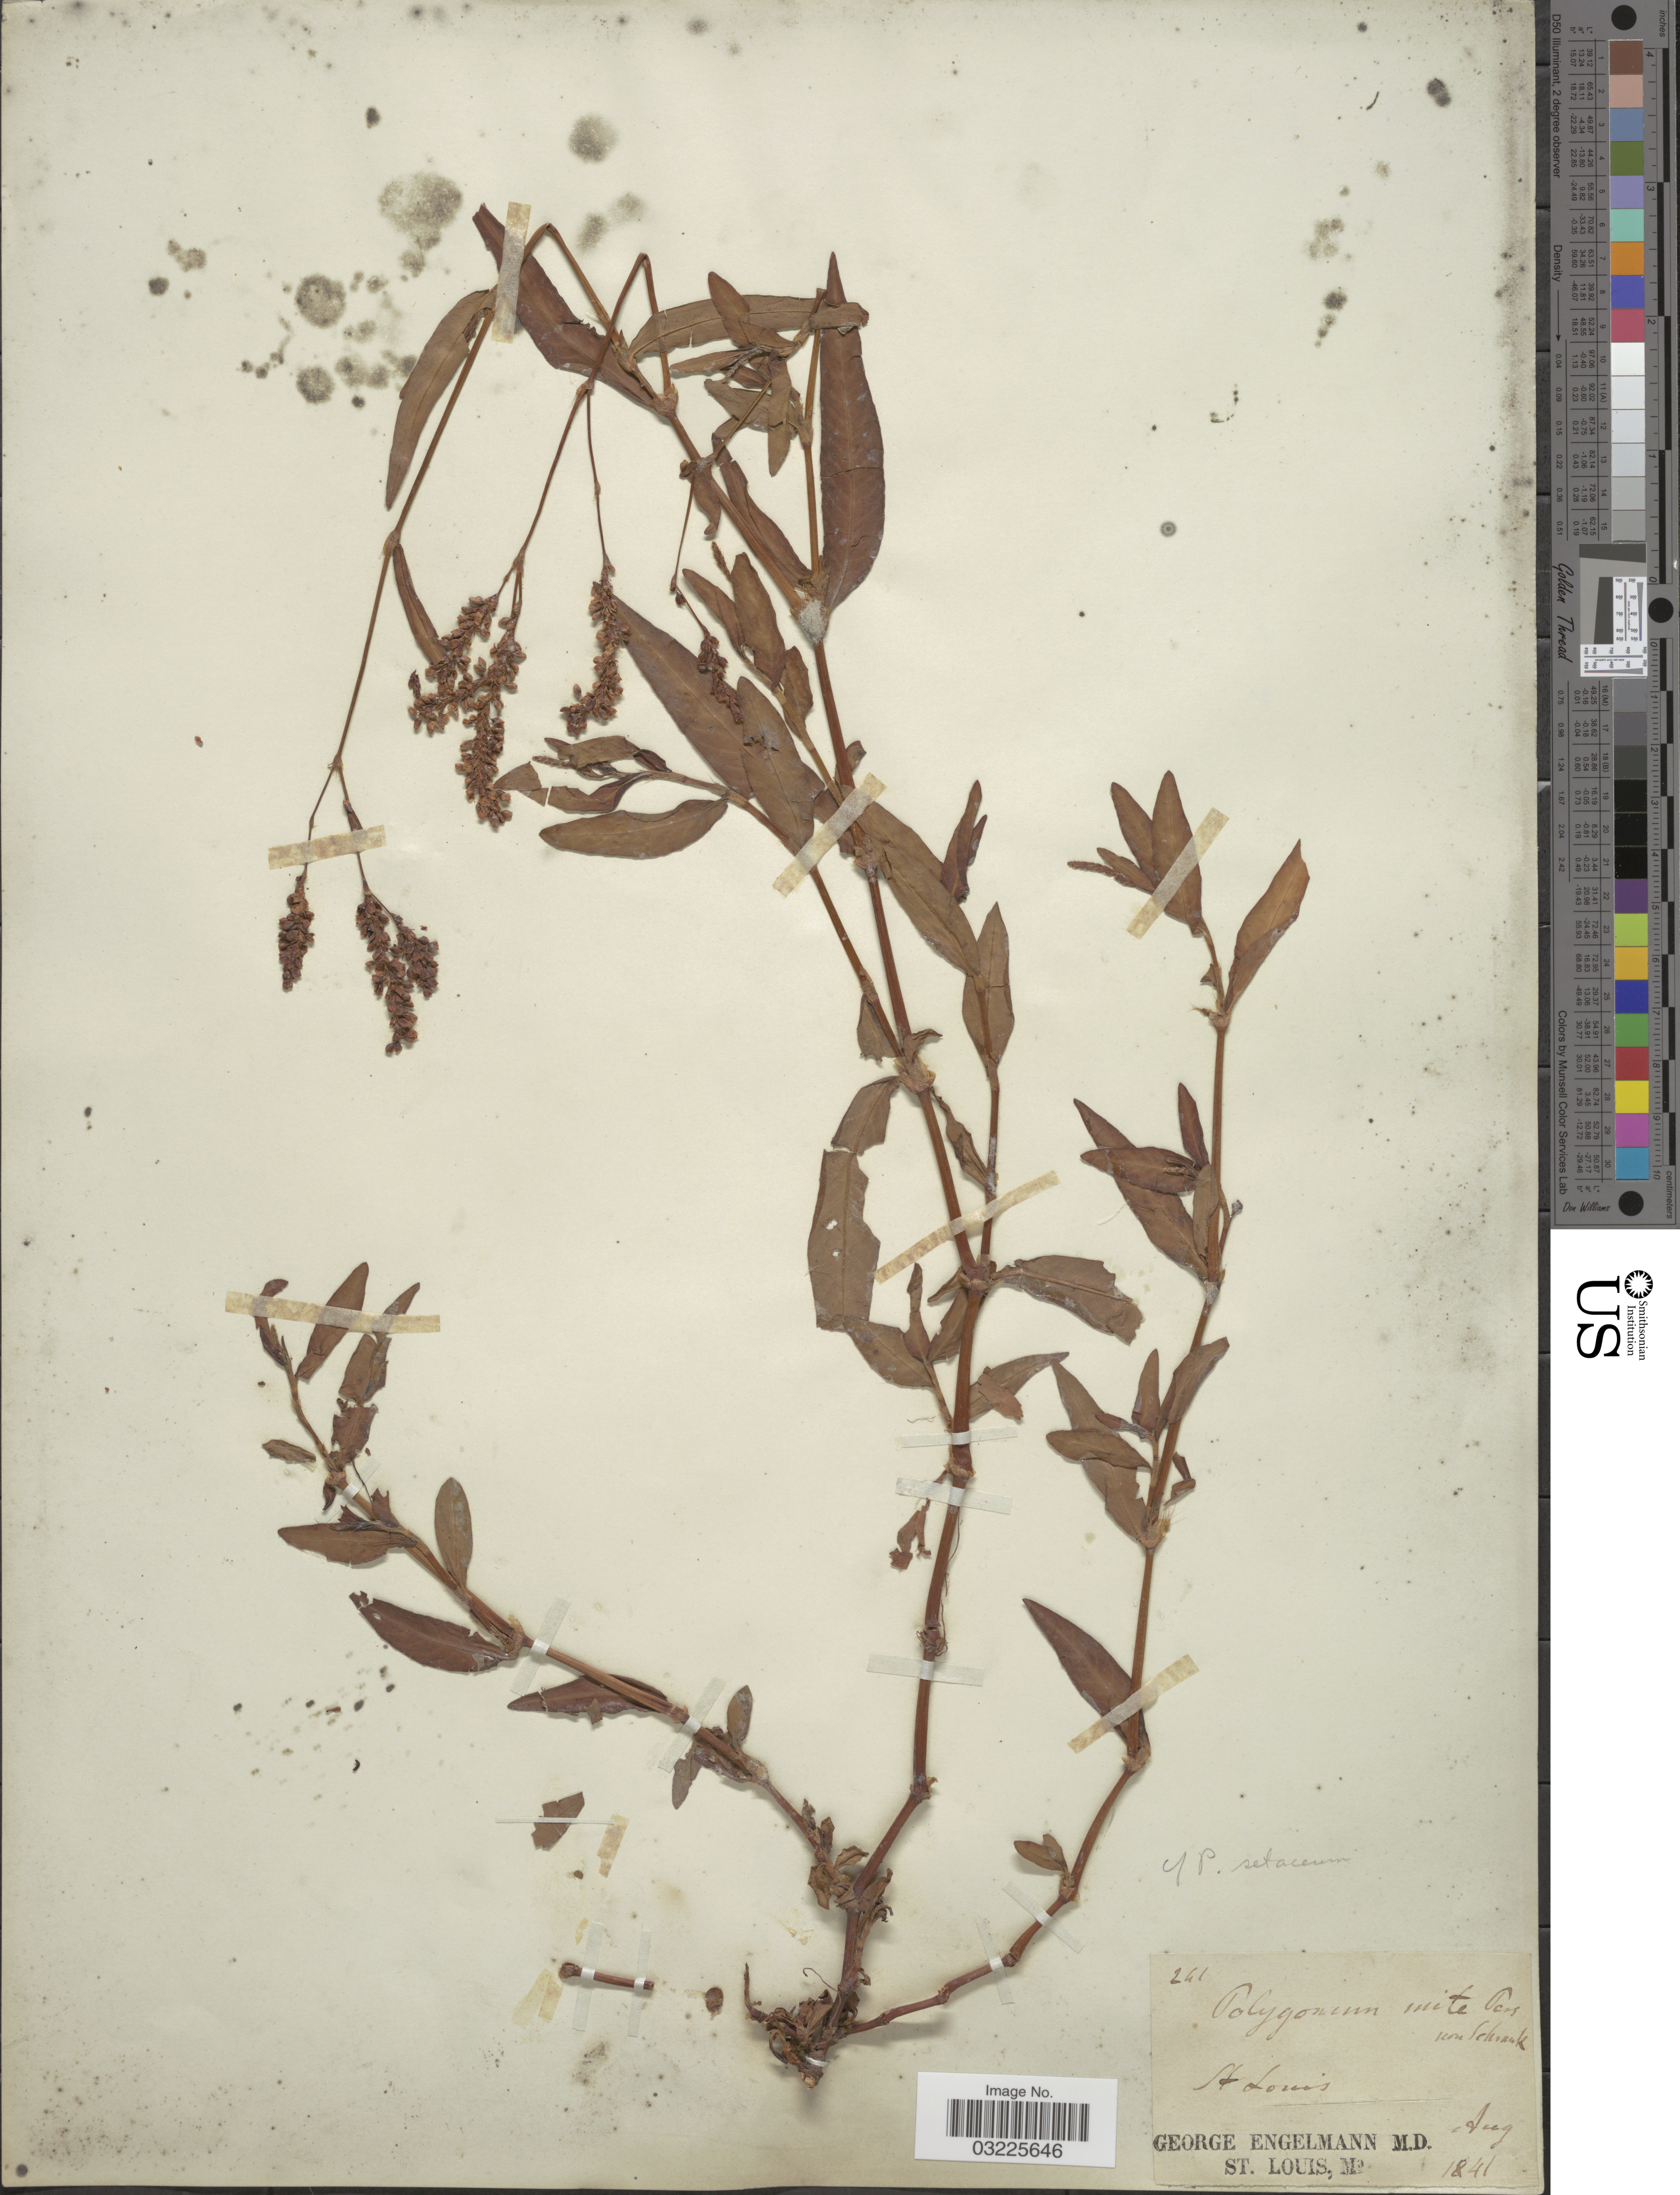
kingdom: Plantae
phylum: Tracheophyta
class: Magnoliopsida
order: Caryophyllales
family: Polygonaceae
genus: Persicaria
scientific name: Persicaria hydropiperoides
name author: (Michx.) Small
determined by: Atha, D. E.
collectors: G. Engelmann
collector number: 241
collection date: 1841-08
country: United States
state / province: Missouri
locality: St. Louis.